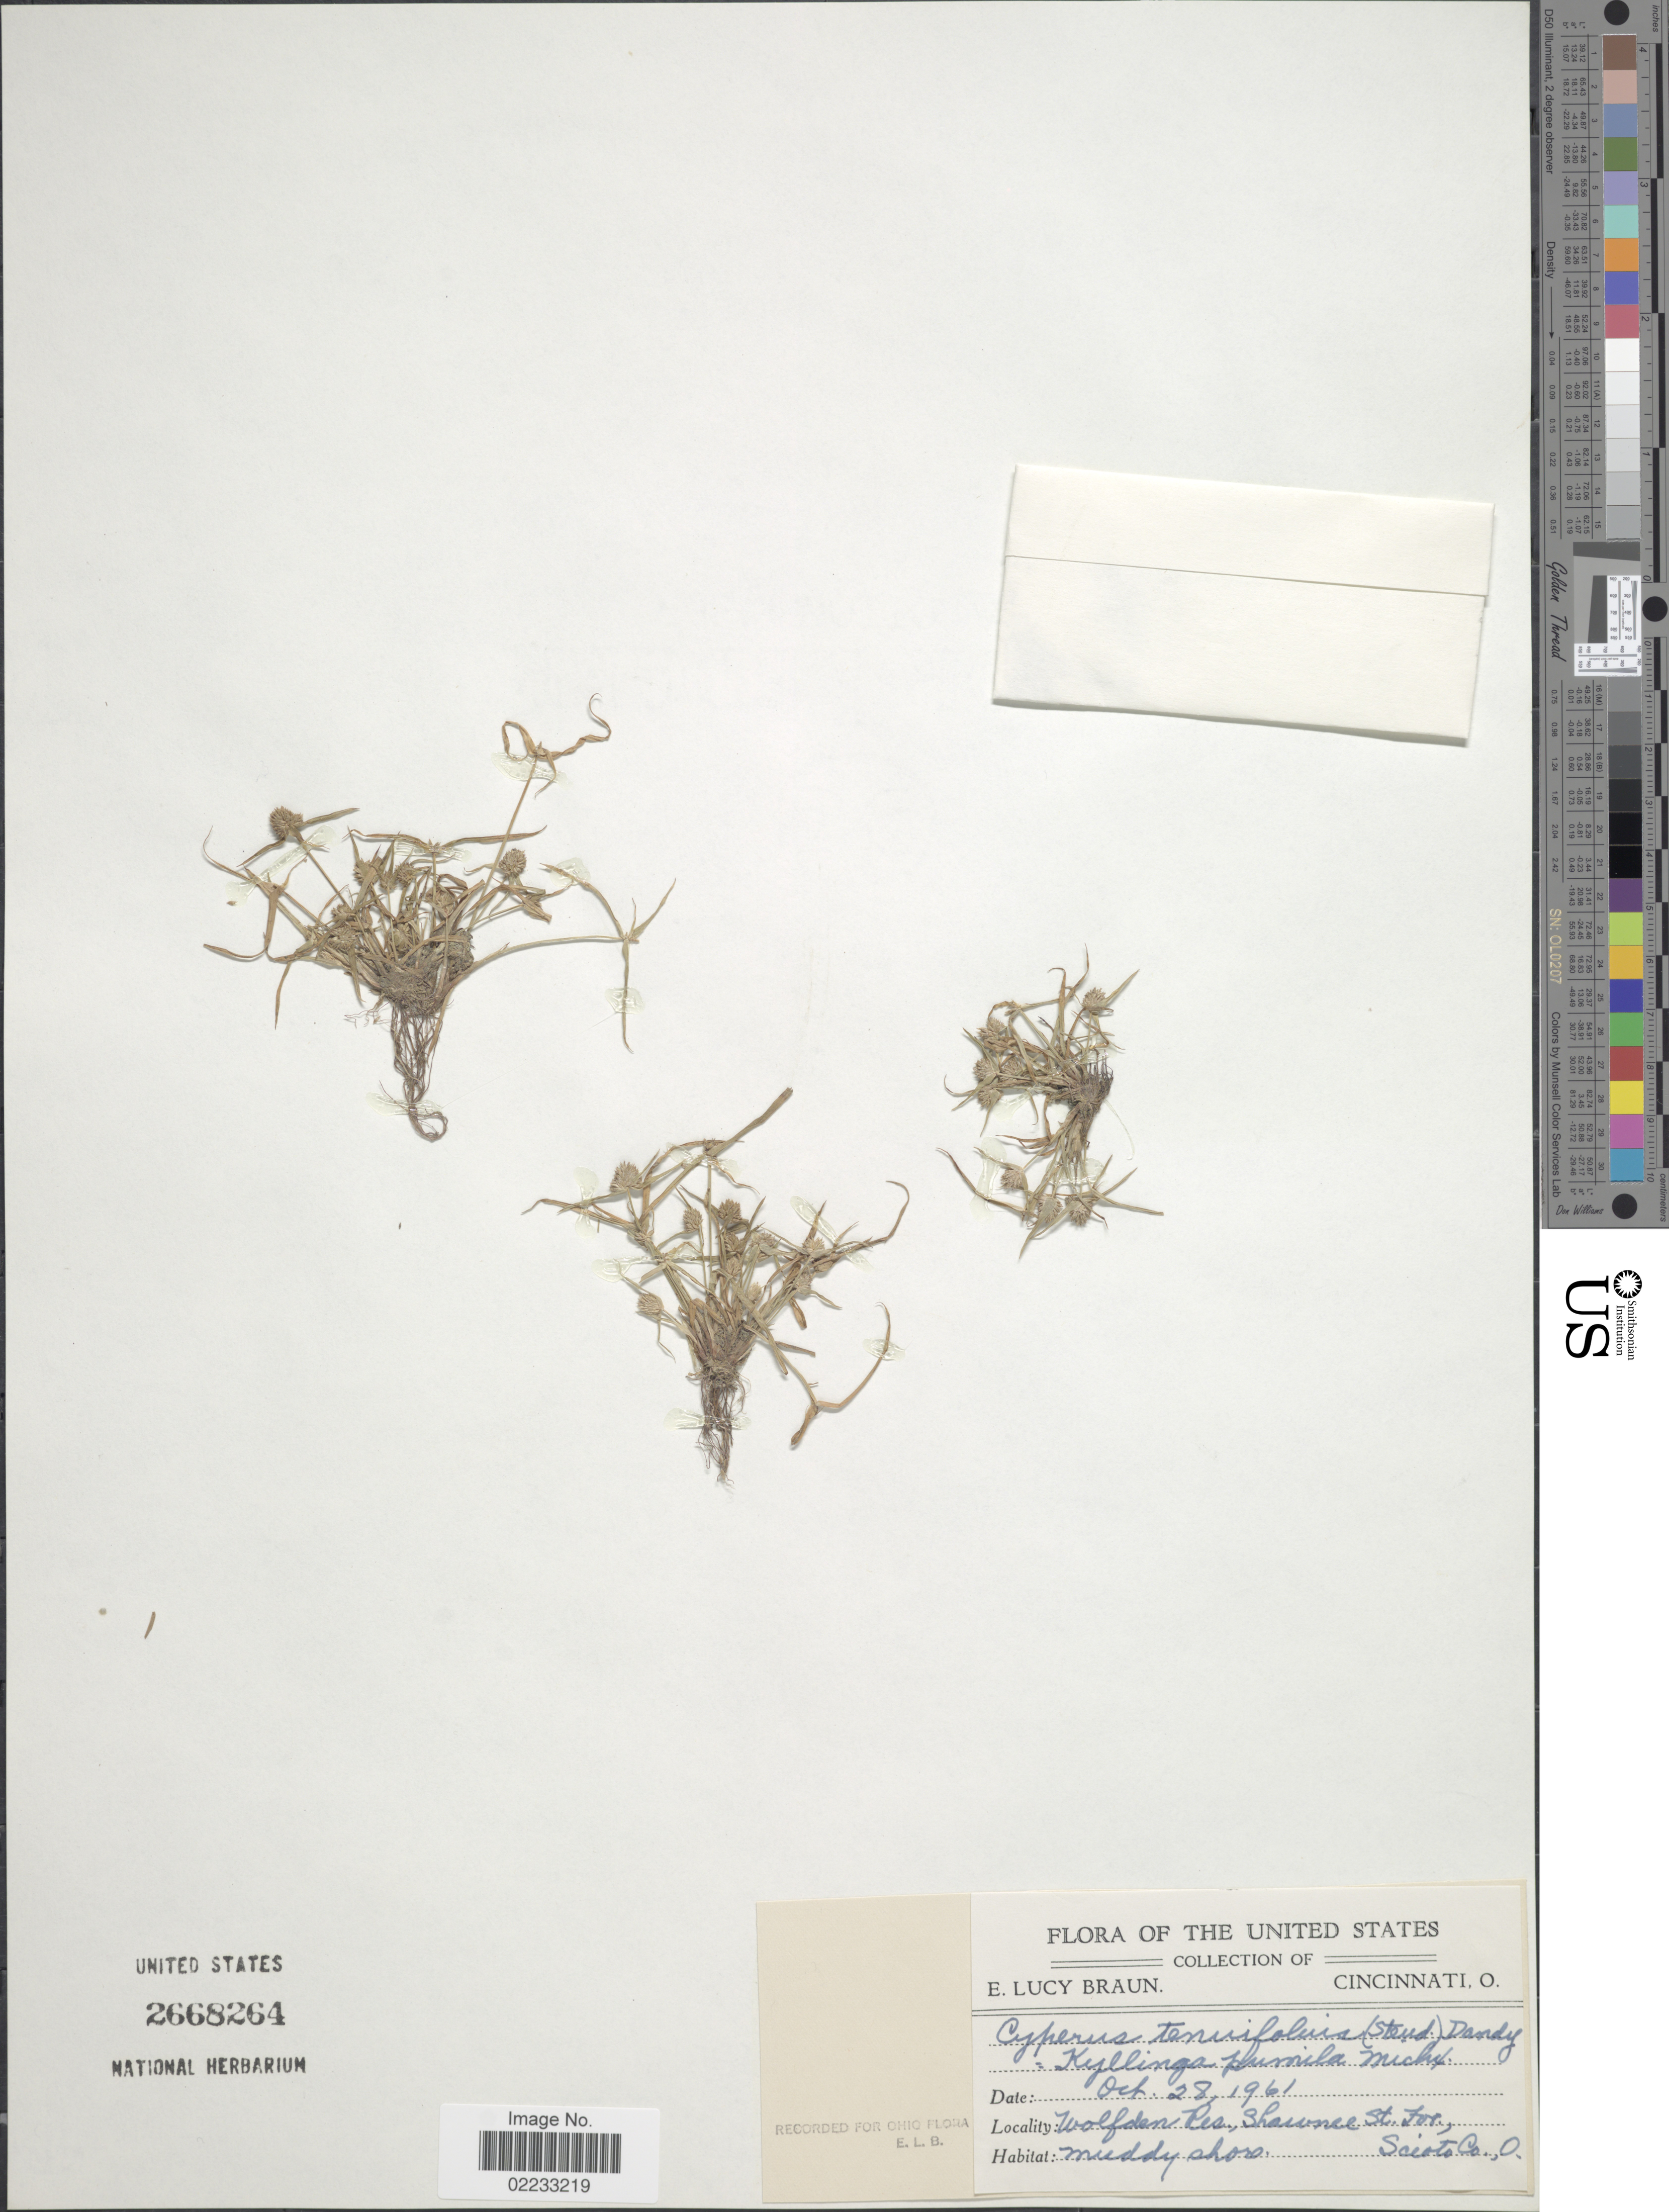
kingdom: Plantae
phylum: Tracheophyta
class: Liliopsida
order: Poales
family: Cyperaceae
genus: Cyperus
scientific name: Cyperus hortensis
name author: (Salzm. ex Steud.) Dorr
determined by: Strong, Mark T., (BOT), Smithsonian Institution - National Museum of Natural History (UNITED STATES)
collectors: E. L. Braun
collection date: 1961-10-28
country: United States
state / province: Ohio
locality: Wolfden Res., Shawnee St. For., muddy shore, Scioto Co.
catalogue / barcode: US 2668264